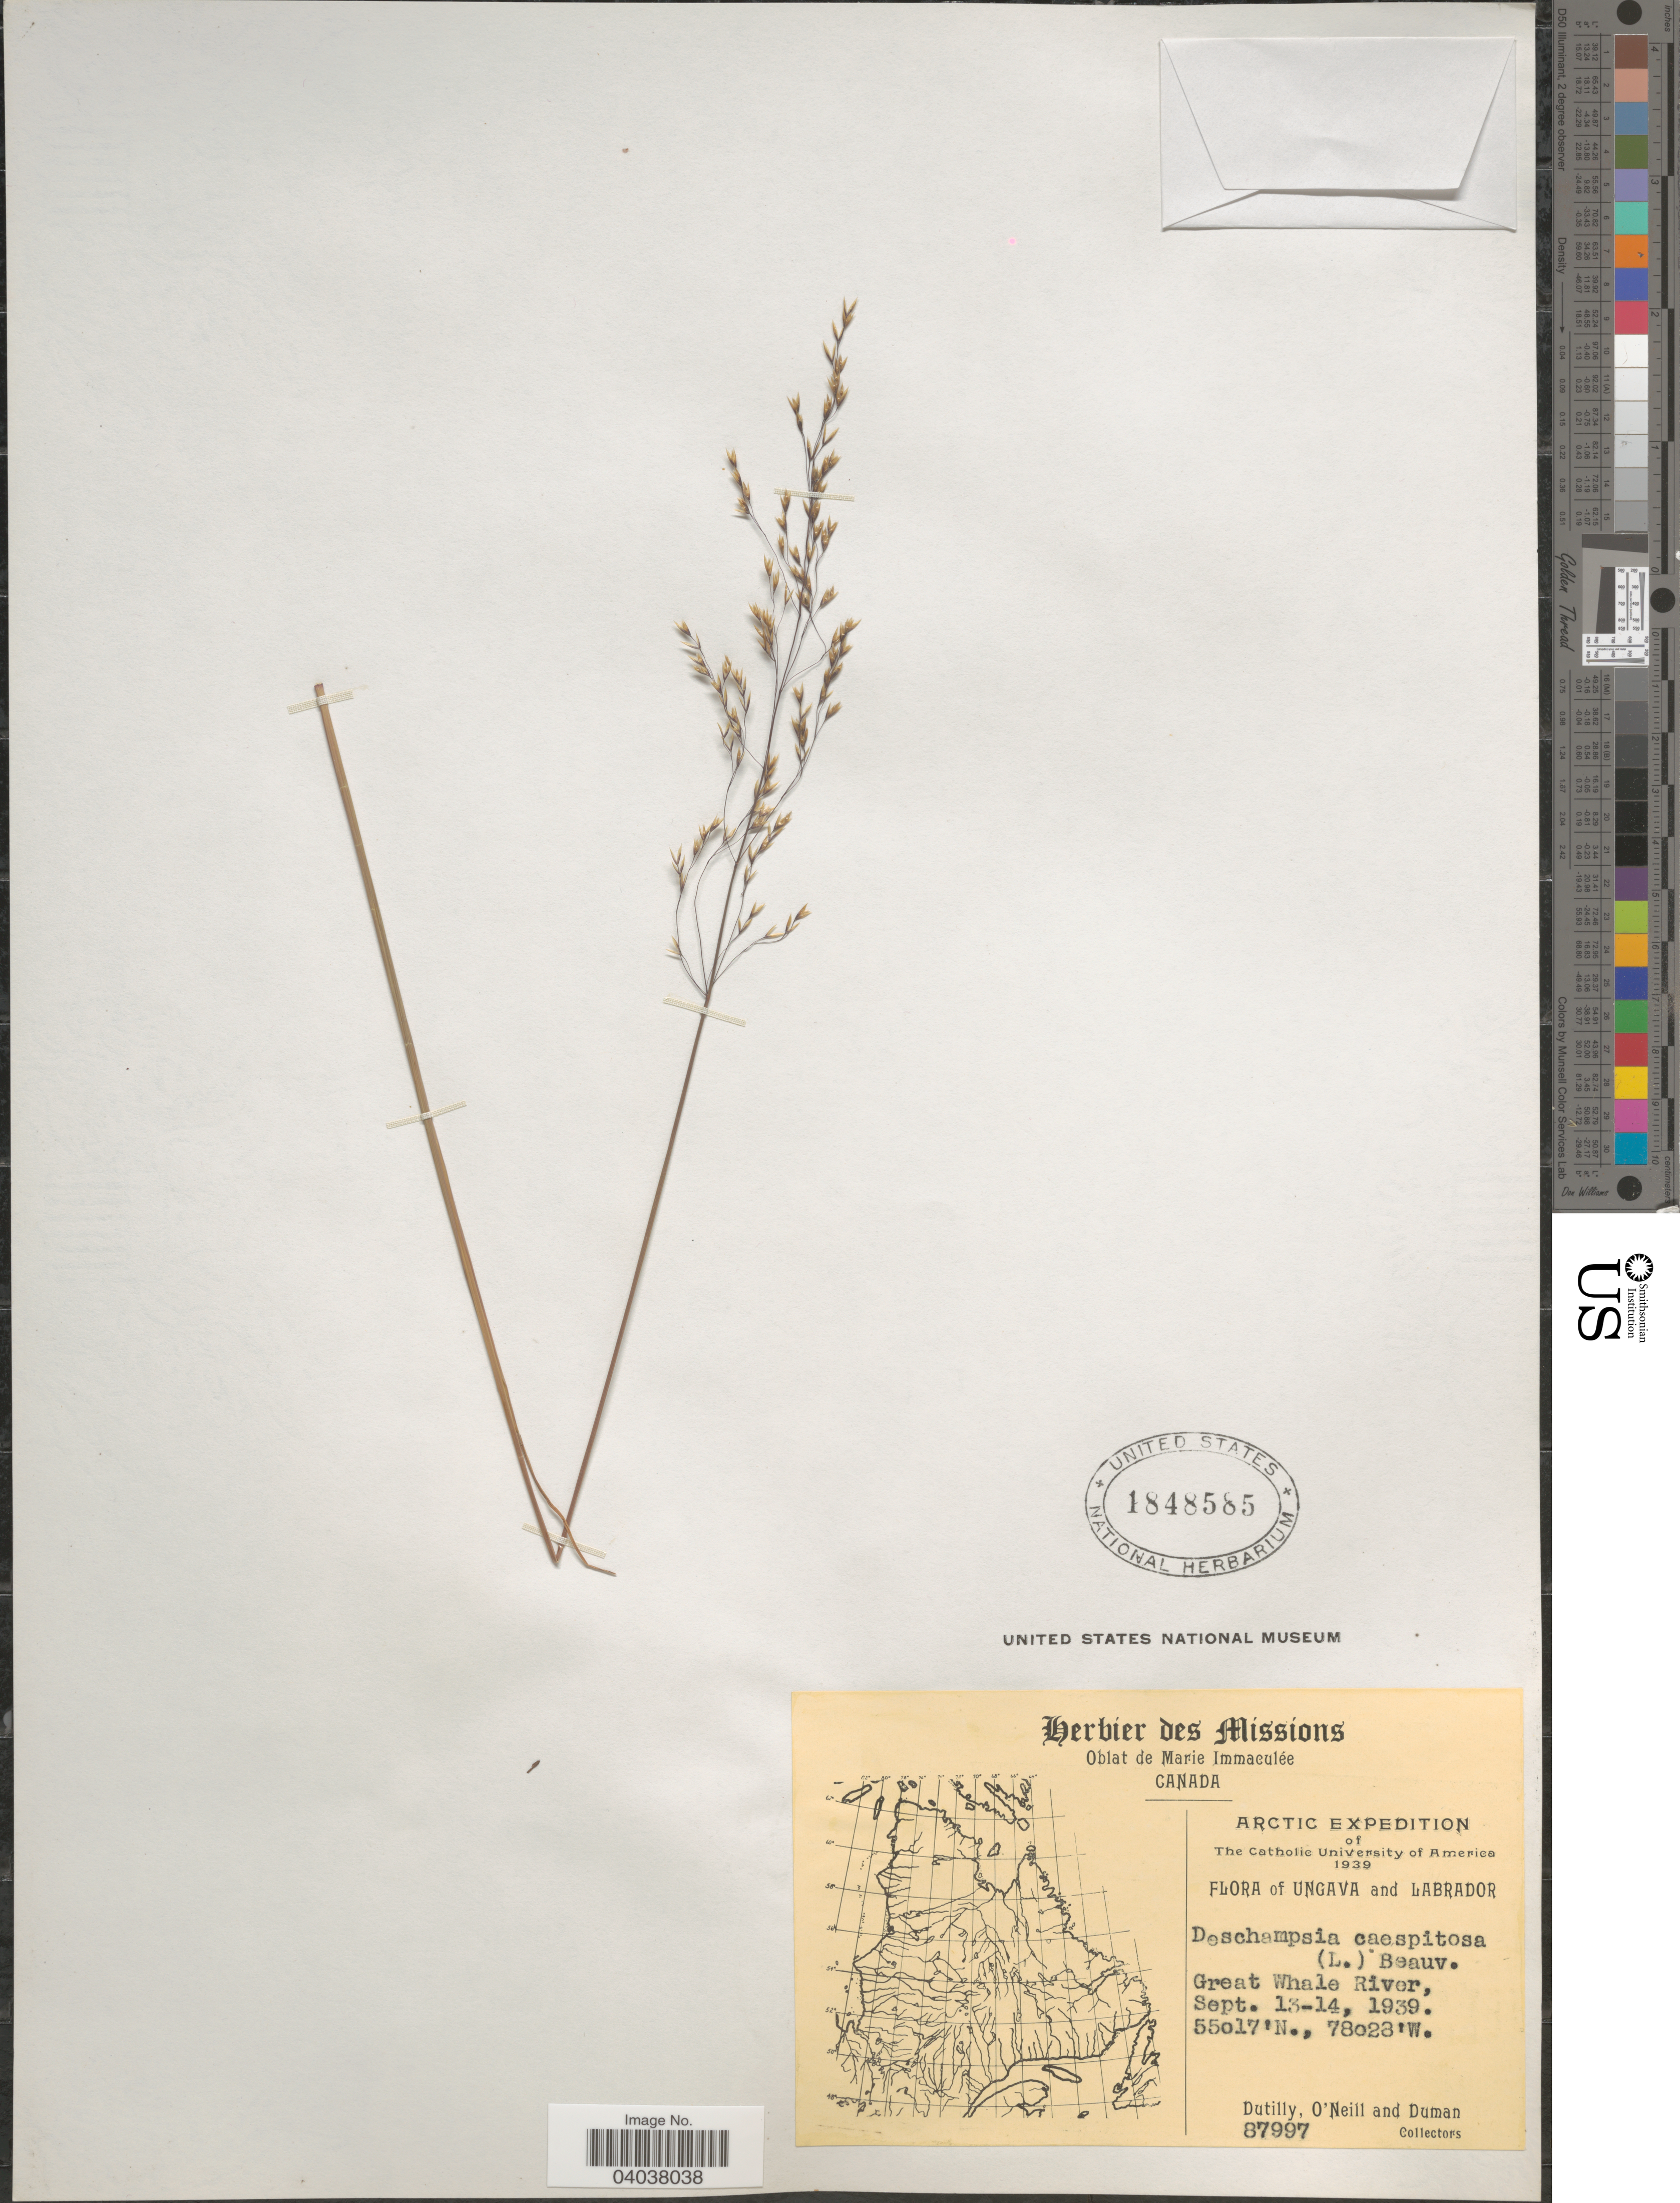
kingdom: Plantae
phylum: Tracheophyta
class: Liliopsida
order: Poales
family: Poaceae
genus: Deschampsia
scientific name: Deschampsia cespitosa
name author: (L.) P. Beauv.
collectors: -. Dutilly, -. O'Neill & -. Duman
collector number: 87997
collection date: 1939-09-13/1939-09-14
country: Canada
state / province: Newfoundland and Labrador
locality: Ungava and Labrador. Great Whale River.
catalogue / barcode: US 1848585